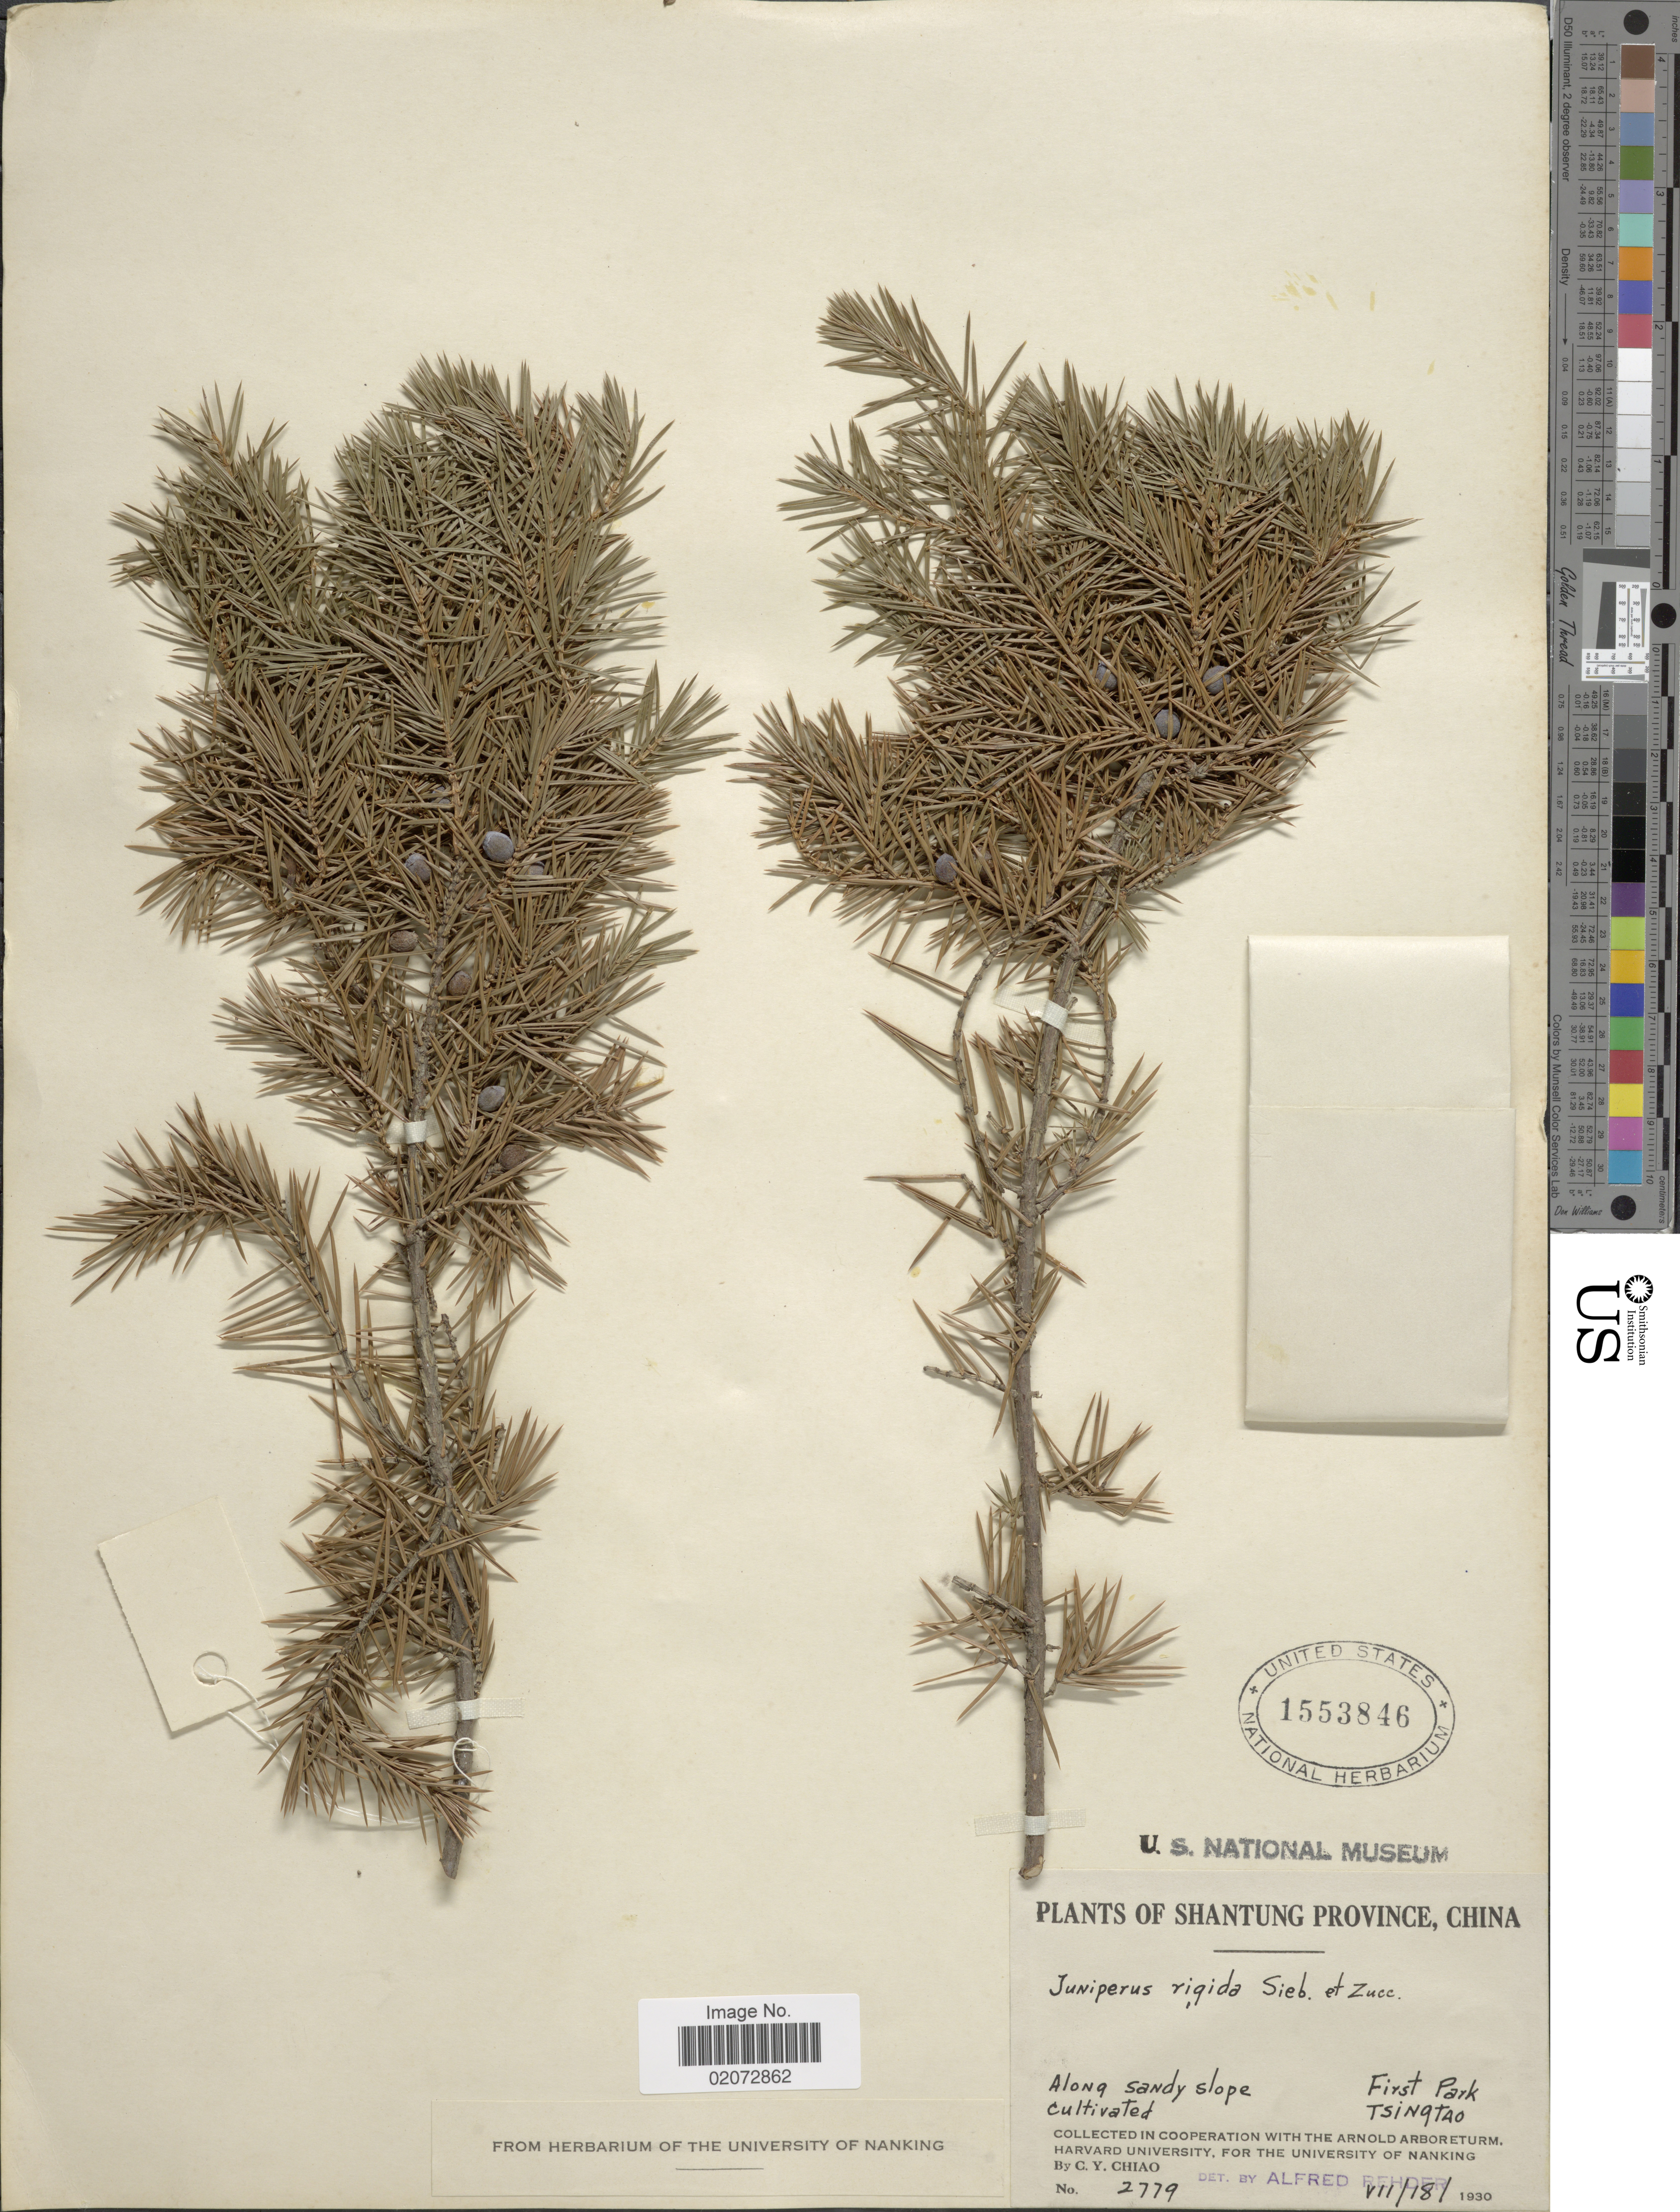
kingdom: Plantae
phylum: Tracheophyta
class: Pinopsida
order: Pinales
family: Cupressaceae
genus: Juniperus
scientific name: Juniperus rigida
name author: Siebold & Zucc.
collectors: C. Y. Chiao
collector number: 2779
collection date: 1930-07-18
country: China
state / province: Shandong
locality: Shantung Province, First Park Tsingtao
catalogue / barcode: US 1553846